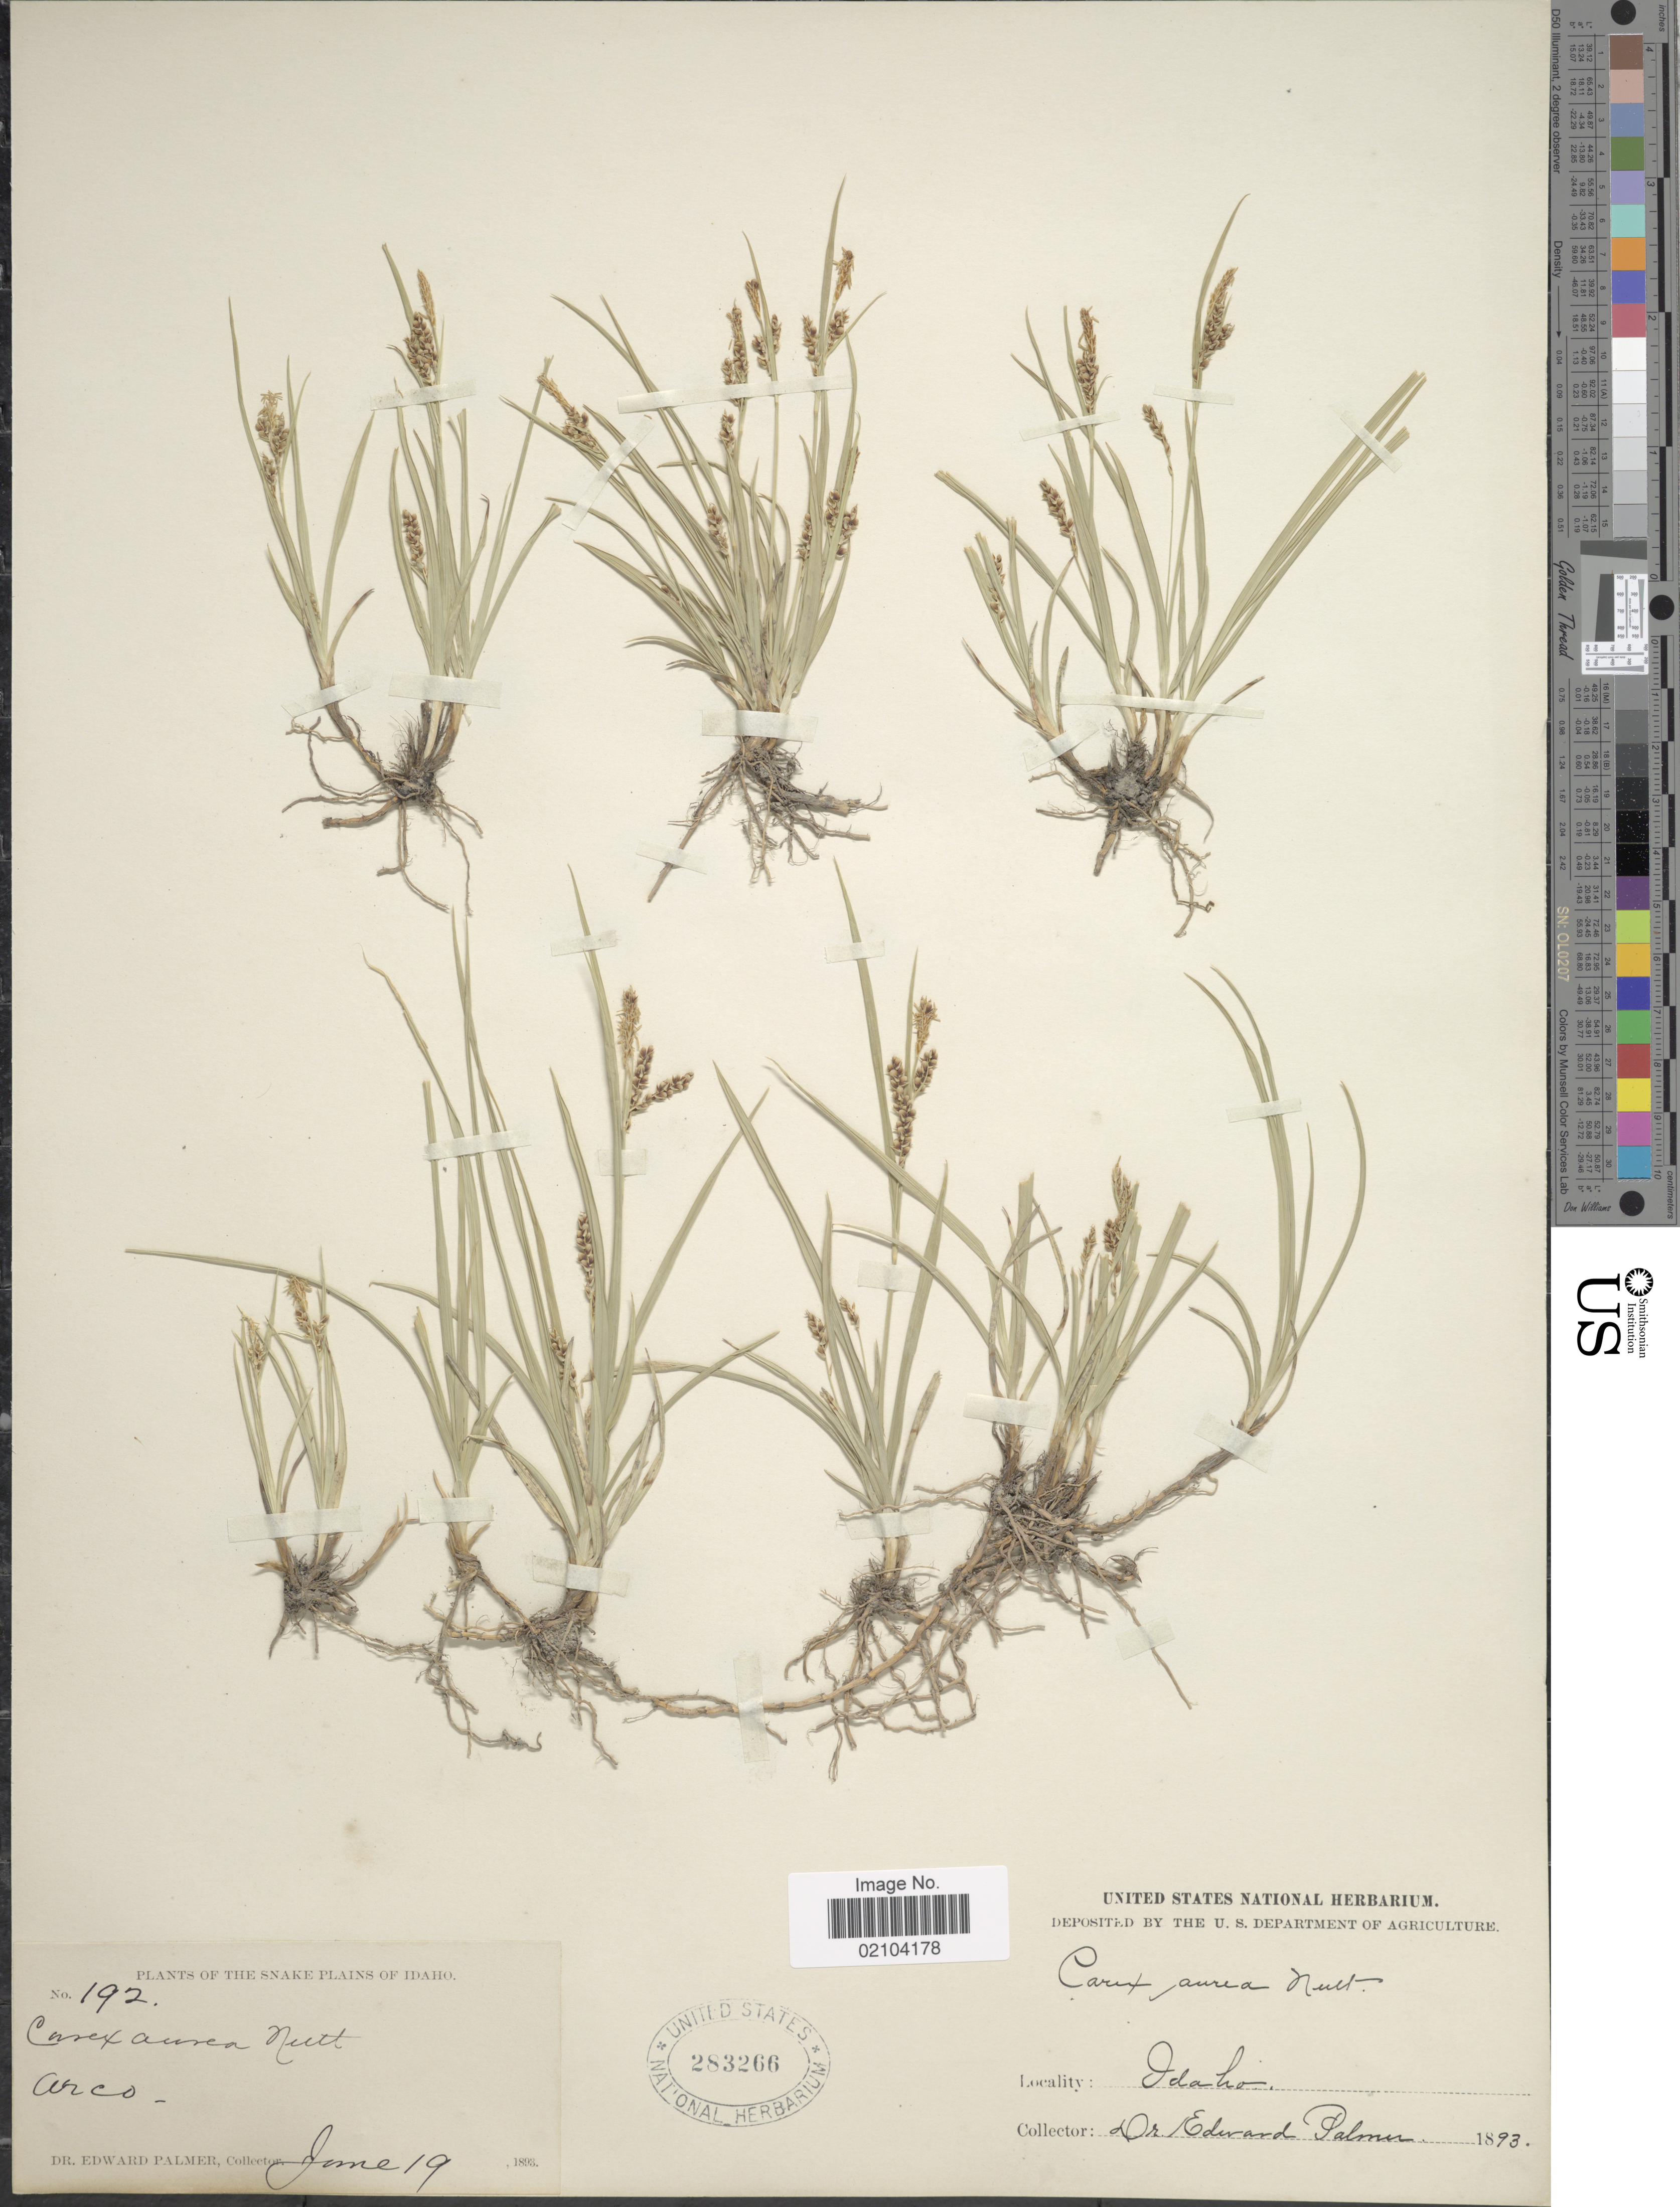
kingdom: Plantae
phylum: Tracheophyta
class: Liliopsida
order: Poales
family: Cyperaceae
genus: Carex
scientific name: Carex aurea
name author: Nutt.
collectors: E. Palmer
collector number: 192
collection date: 1893-06-19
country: United States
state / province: Idaho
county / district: Blaine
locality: Arco. Snake Plains.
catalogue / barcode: US 283266